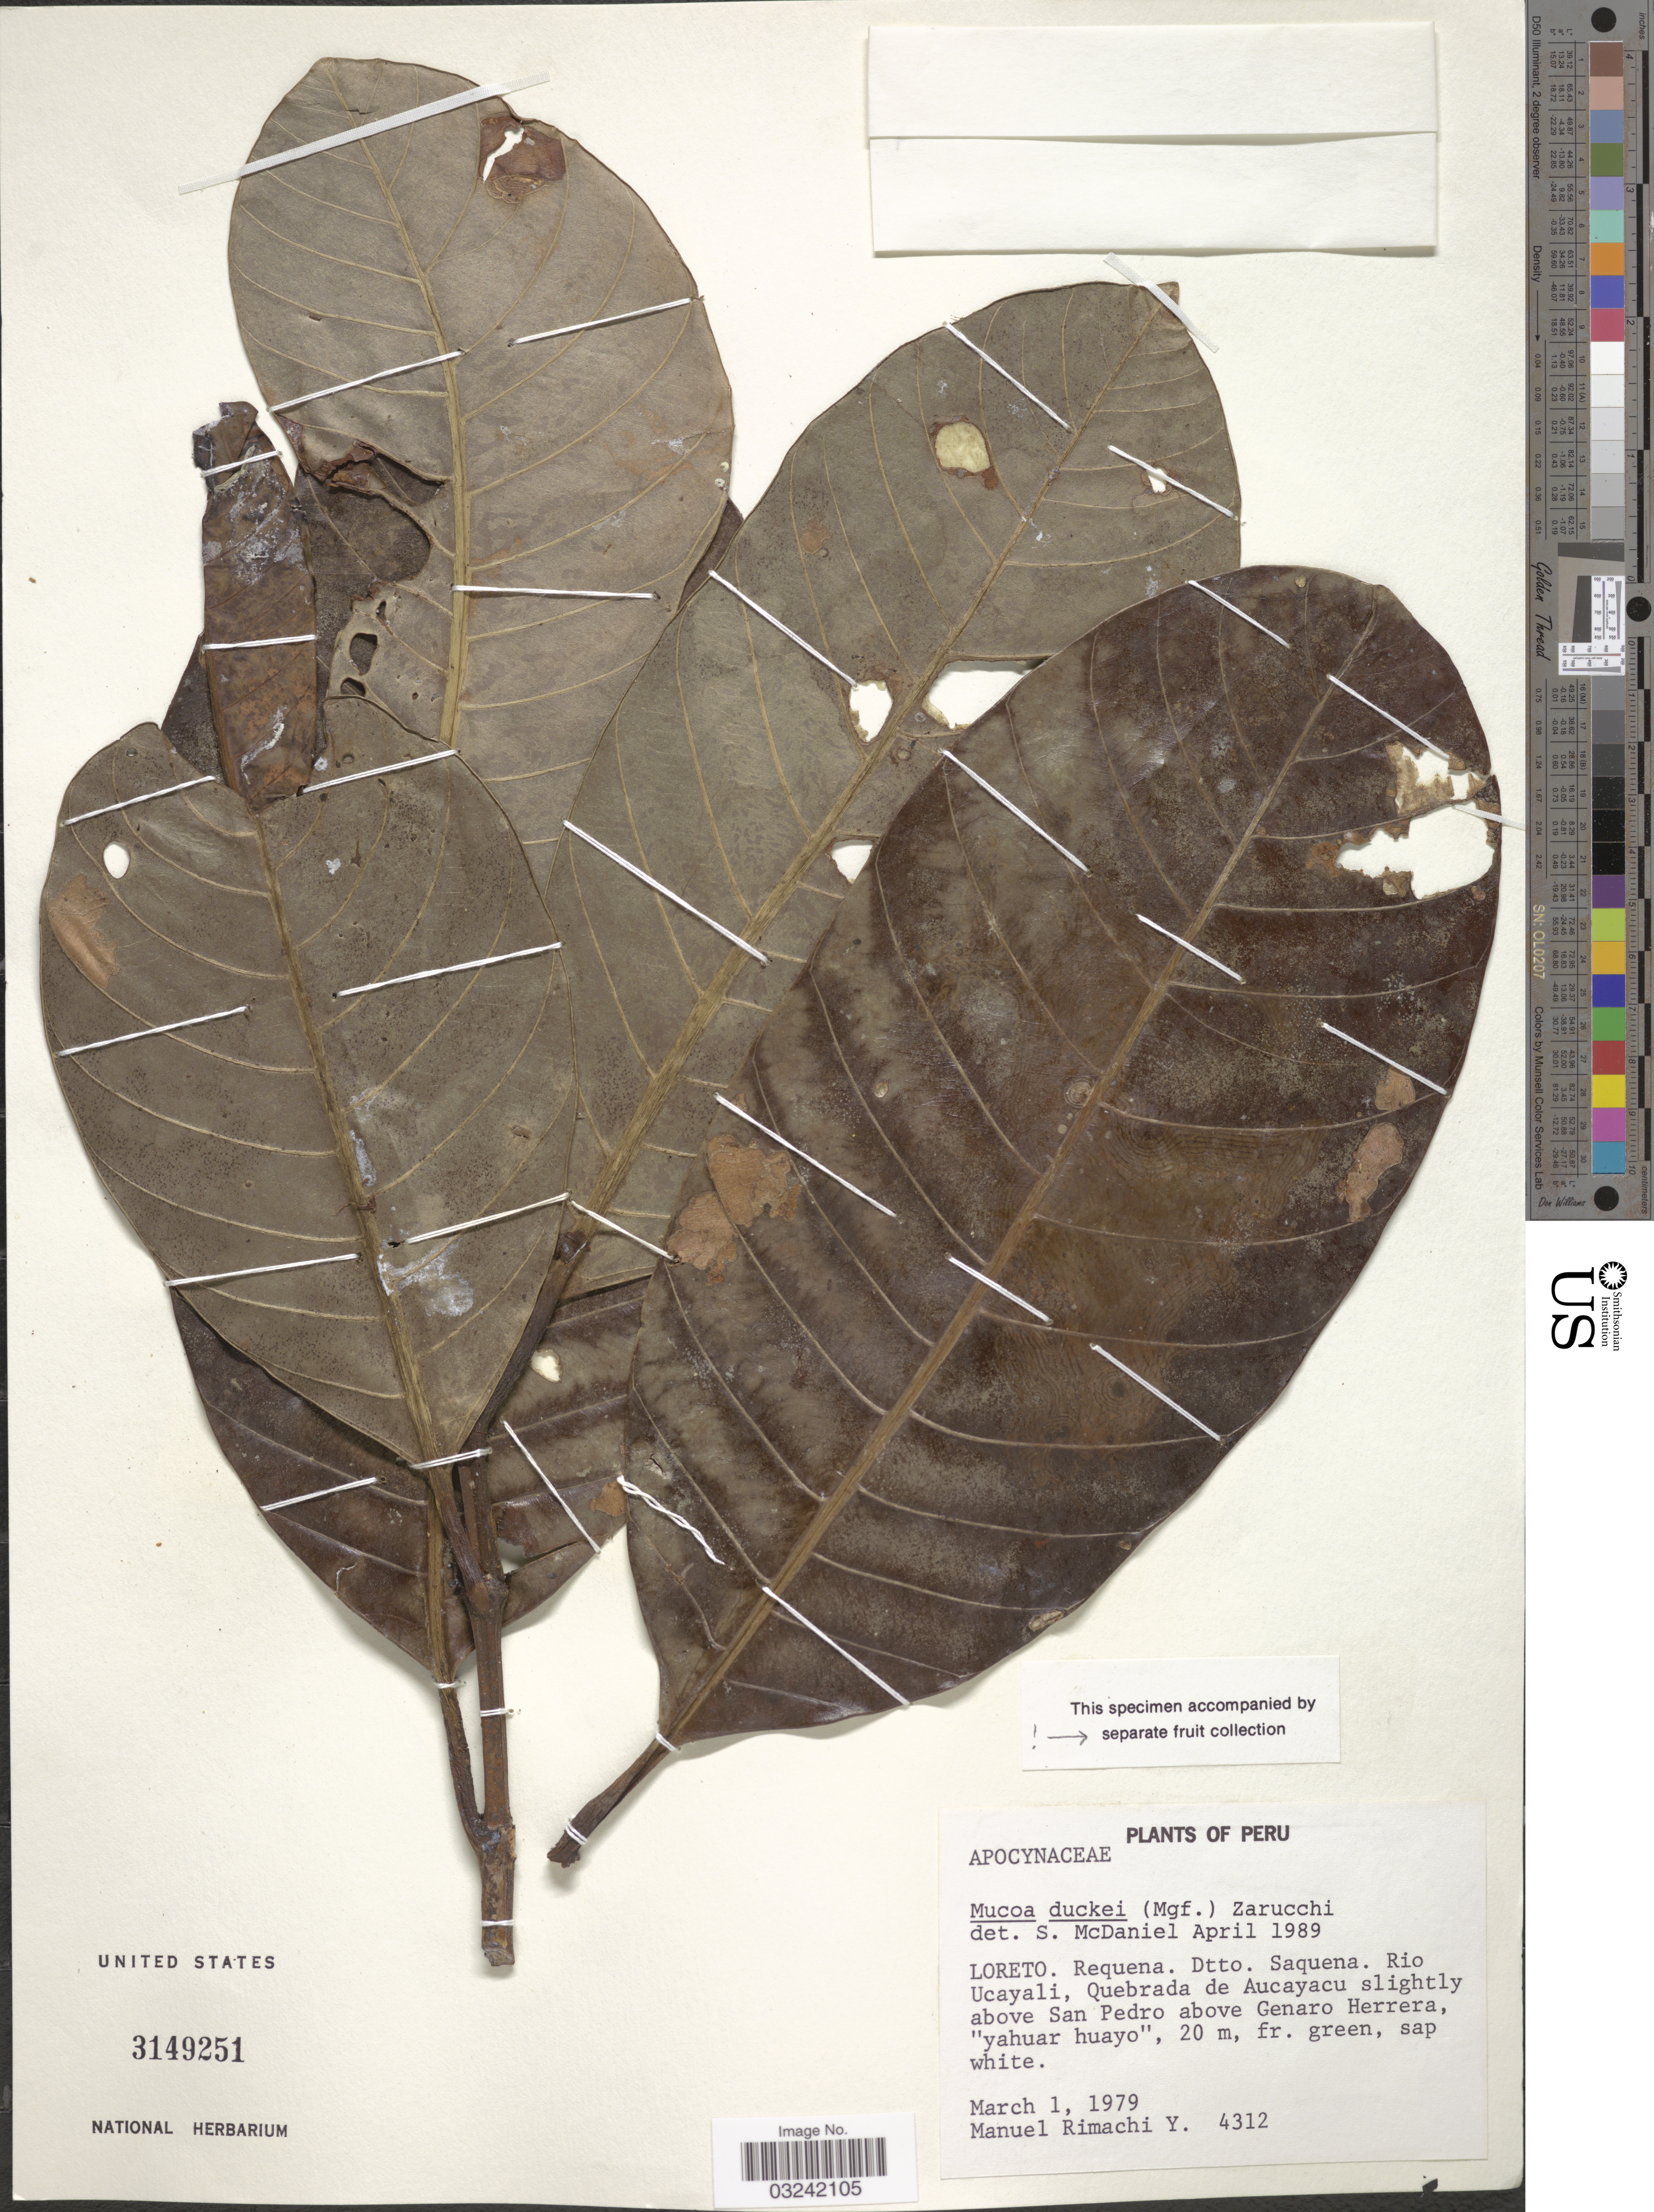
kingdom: Plantae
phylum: Tracheophyta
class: Magnoliopsida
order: Gentianales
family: Apocynaceae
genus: Mucoa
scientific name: Mucoa duckei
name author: (Markgr.) Zarucchi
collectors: M. Rimachi Y.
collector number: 4312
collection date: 1979-03-01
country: Peru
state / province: Loreto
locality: Requena. Dtto. Saquena. Rio Ucayali, Quebrada de Aucayacu slightly above San Pedro above Genaro Herrera, "yahuar huayo".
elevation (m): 20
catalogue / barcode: US 3149251